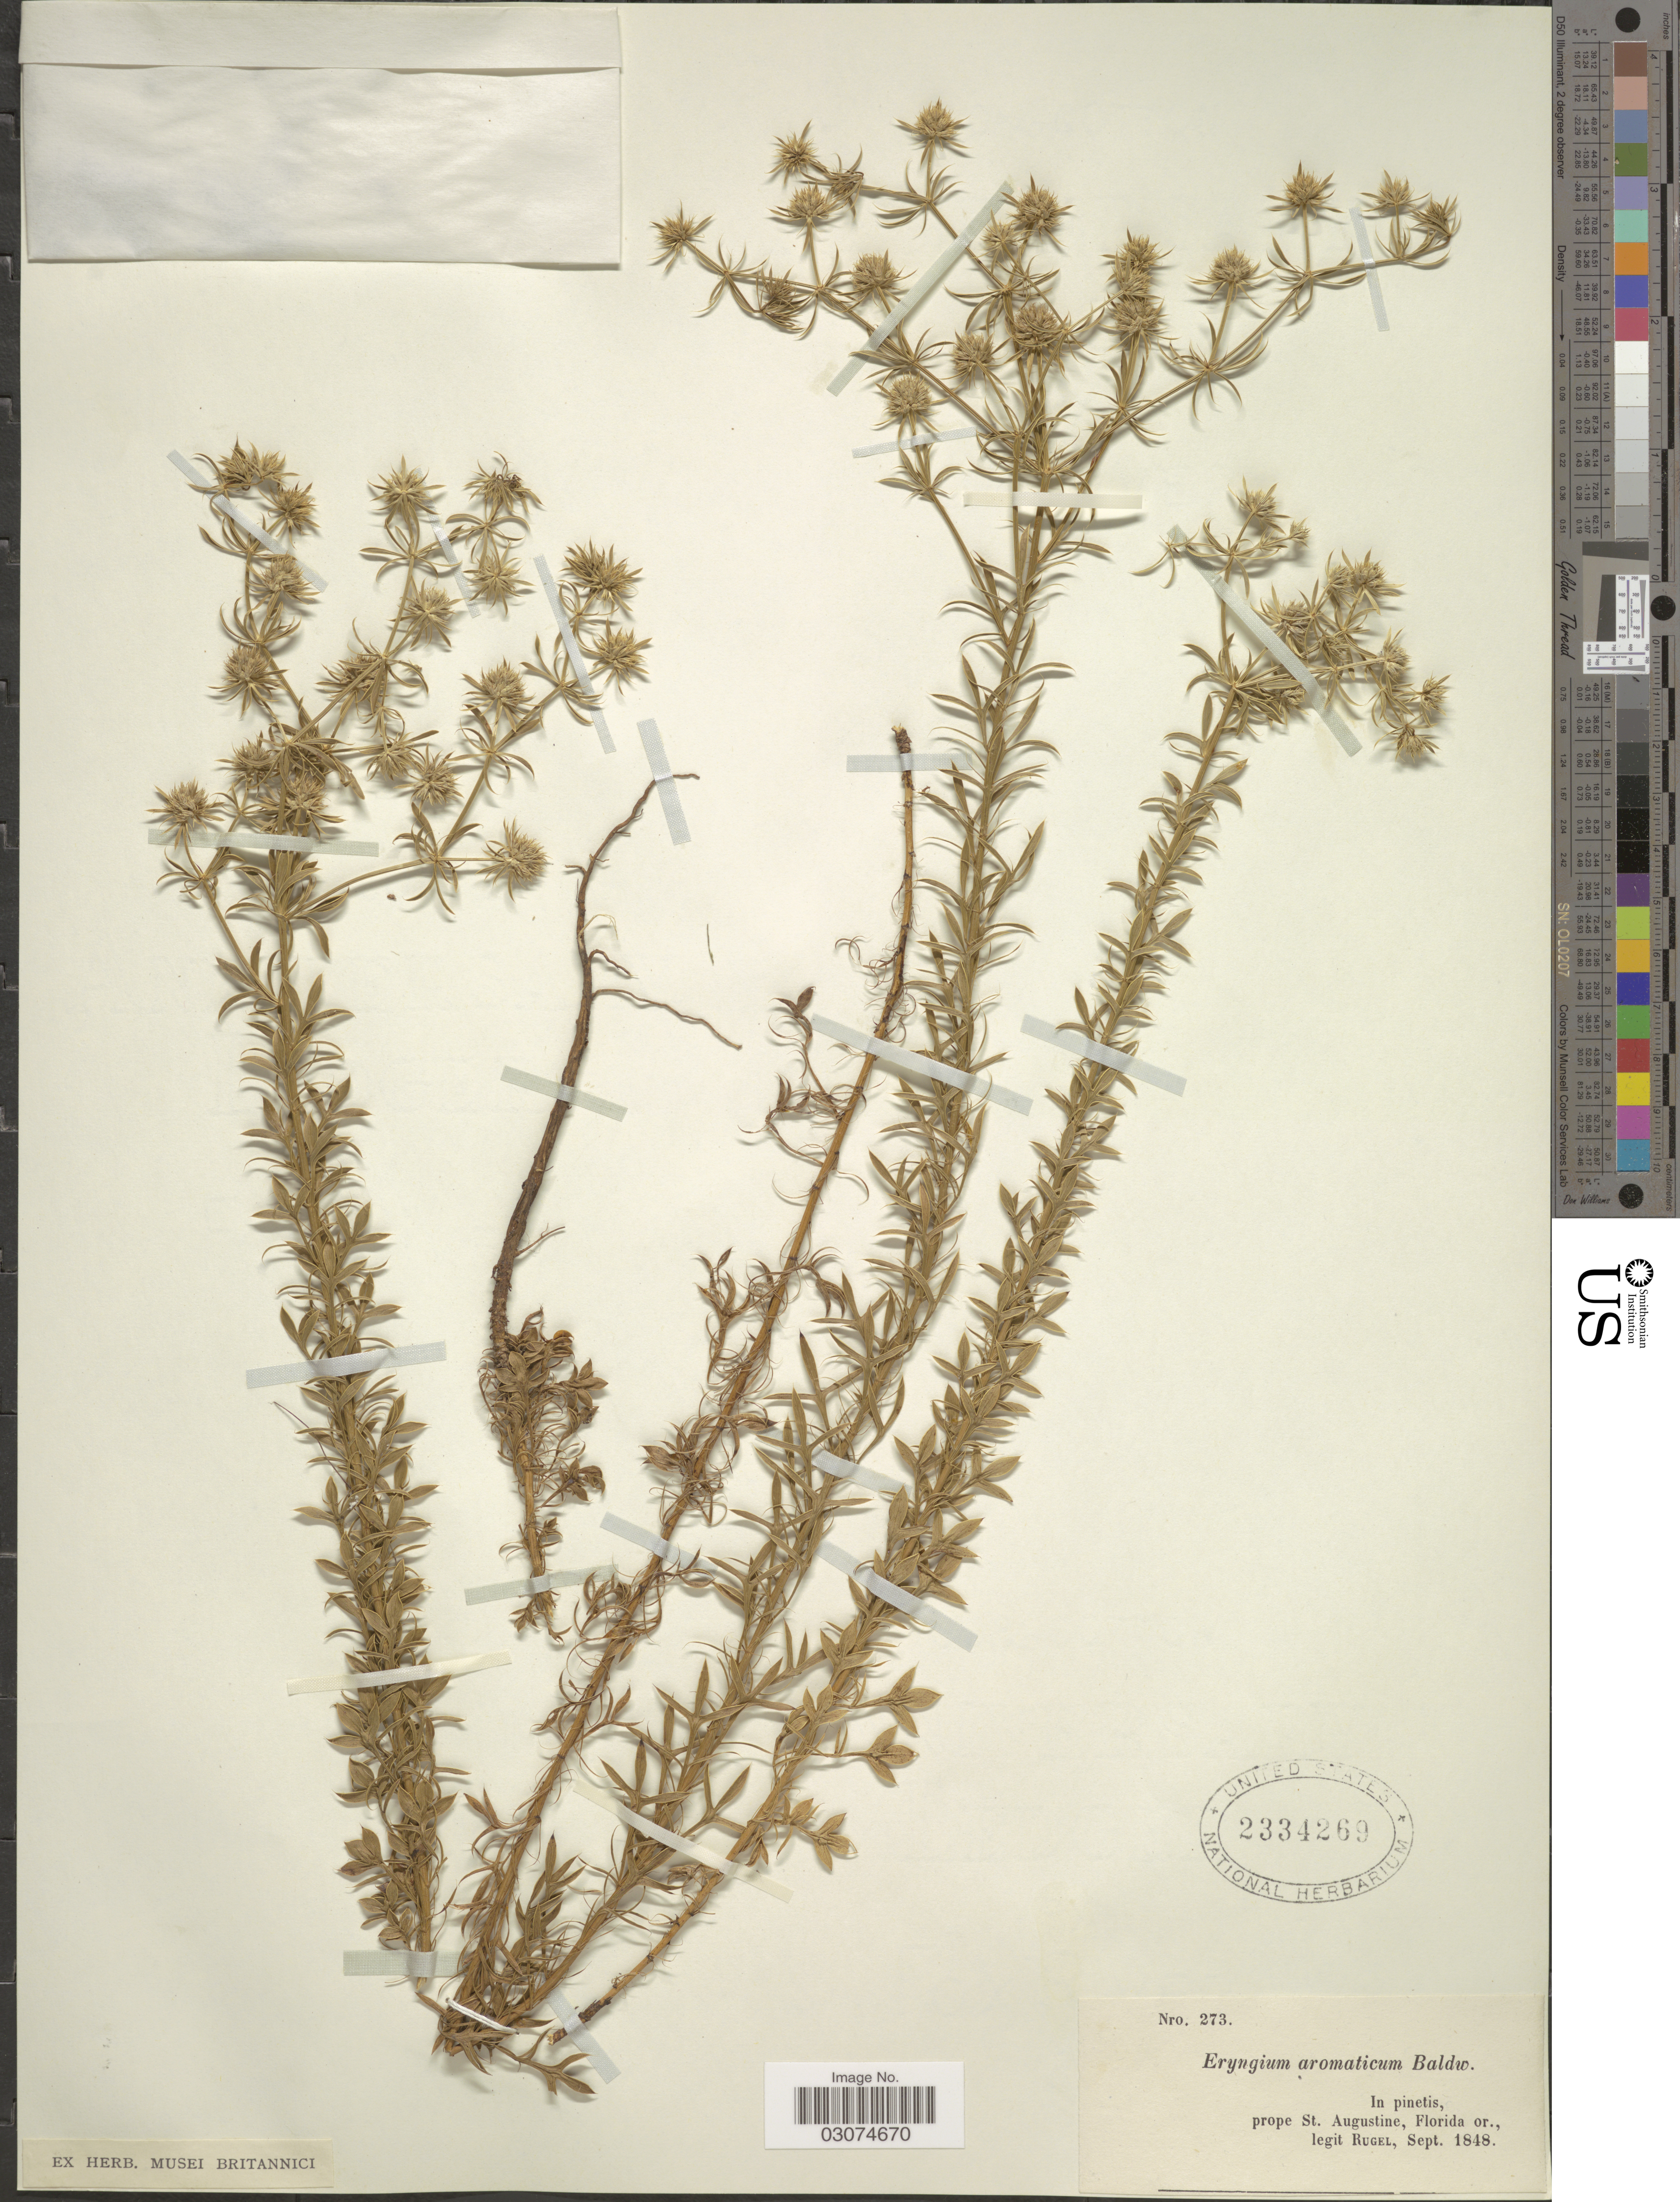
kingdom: Plantae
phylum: Tracheophyta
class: Magnoliopsida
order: Apiales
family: Apiaceae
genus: Eryngium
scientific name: Eryngium aromaticum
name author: Baldwin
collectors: Rugel, --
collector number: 273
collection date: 1848-09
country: United States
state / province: Florida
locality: In pinetis, prope St. Augustine, Floride or.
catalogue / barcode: US 2334269